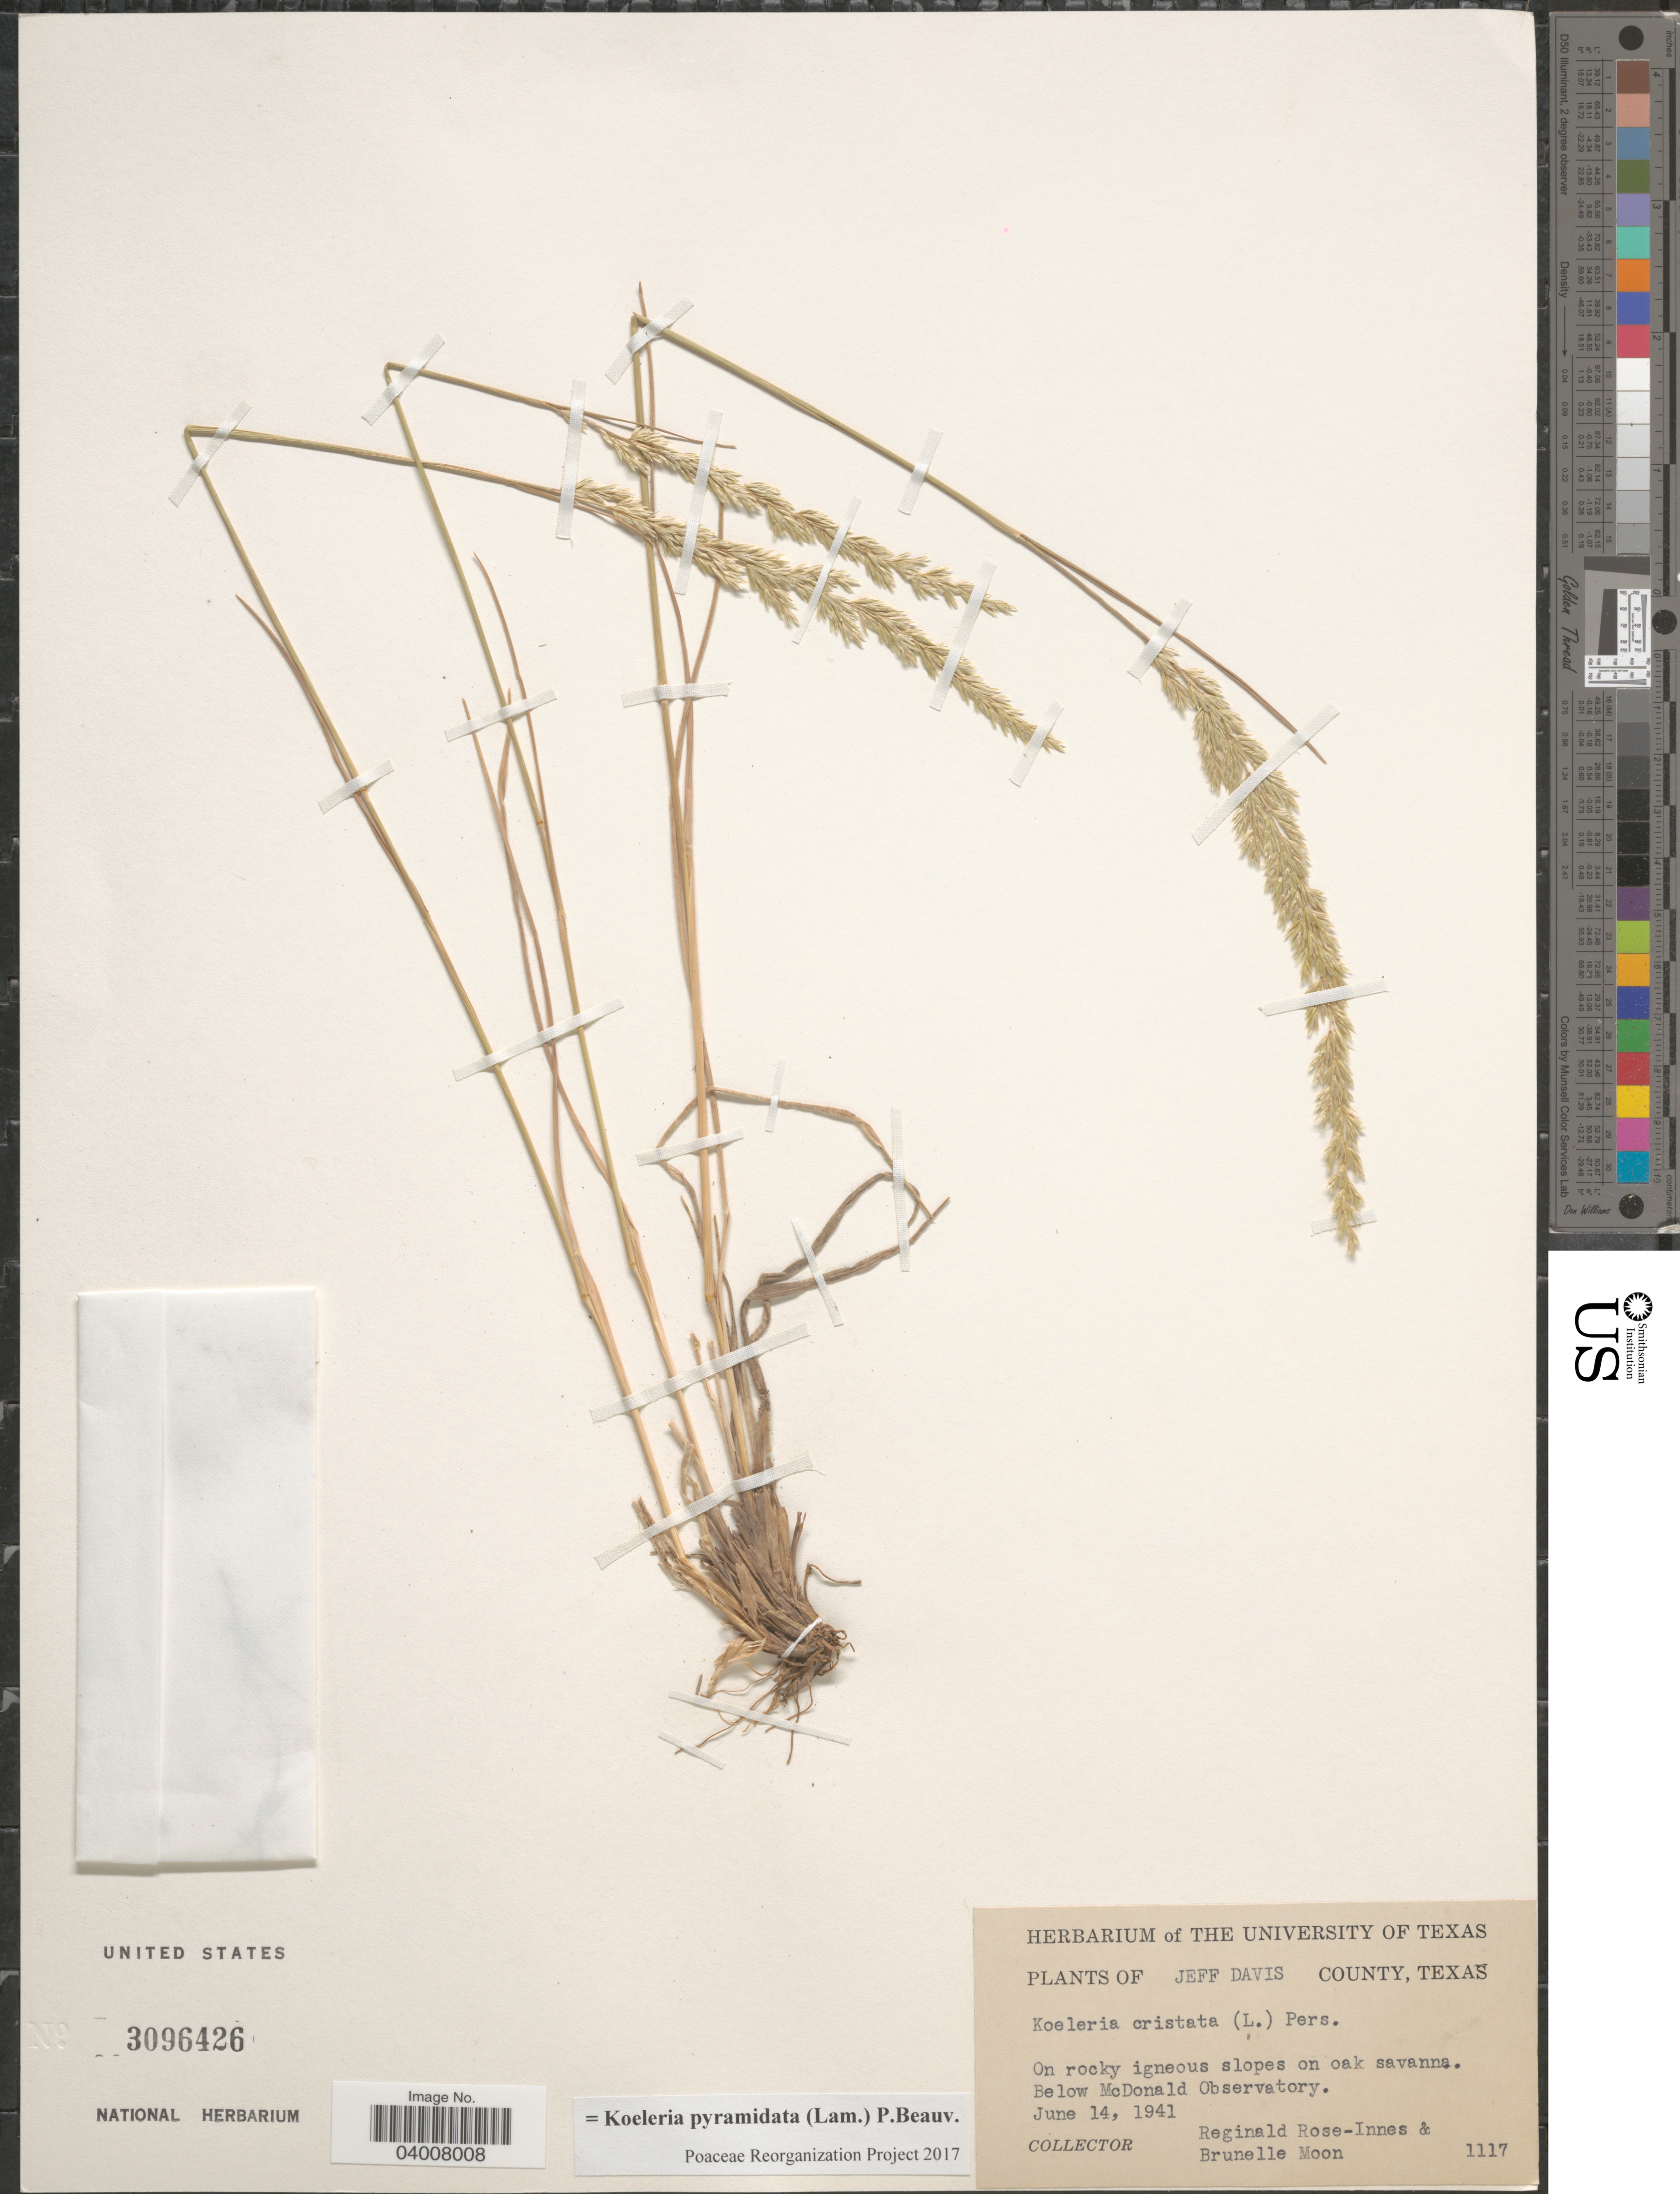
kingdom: Plantae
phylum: Tracheophyta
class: Liliopsida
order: Poales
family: Poaceae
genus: Koeleria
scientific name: Koeleria pyramidata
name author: (Lam.) P. Beauv.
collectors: R. Rose-Innes & B. Moon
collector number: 1117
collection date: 1941-06-14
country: United States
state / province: Texas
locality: Jeff Davis County. On rocky igneous slopes on oak savanna. Below McDonald Observatory.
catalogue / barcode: US 3096426